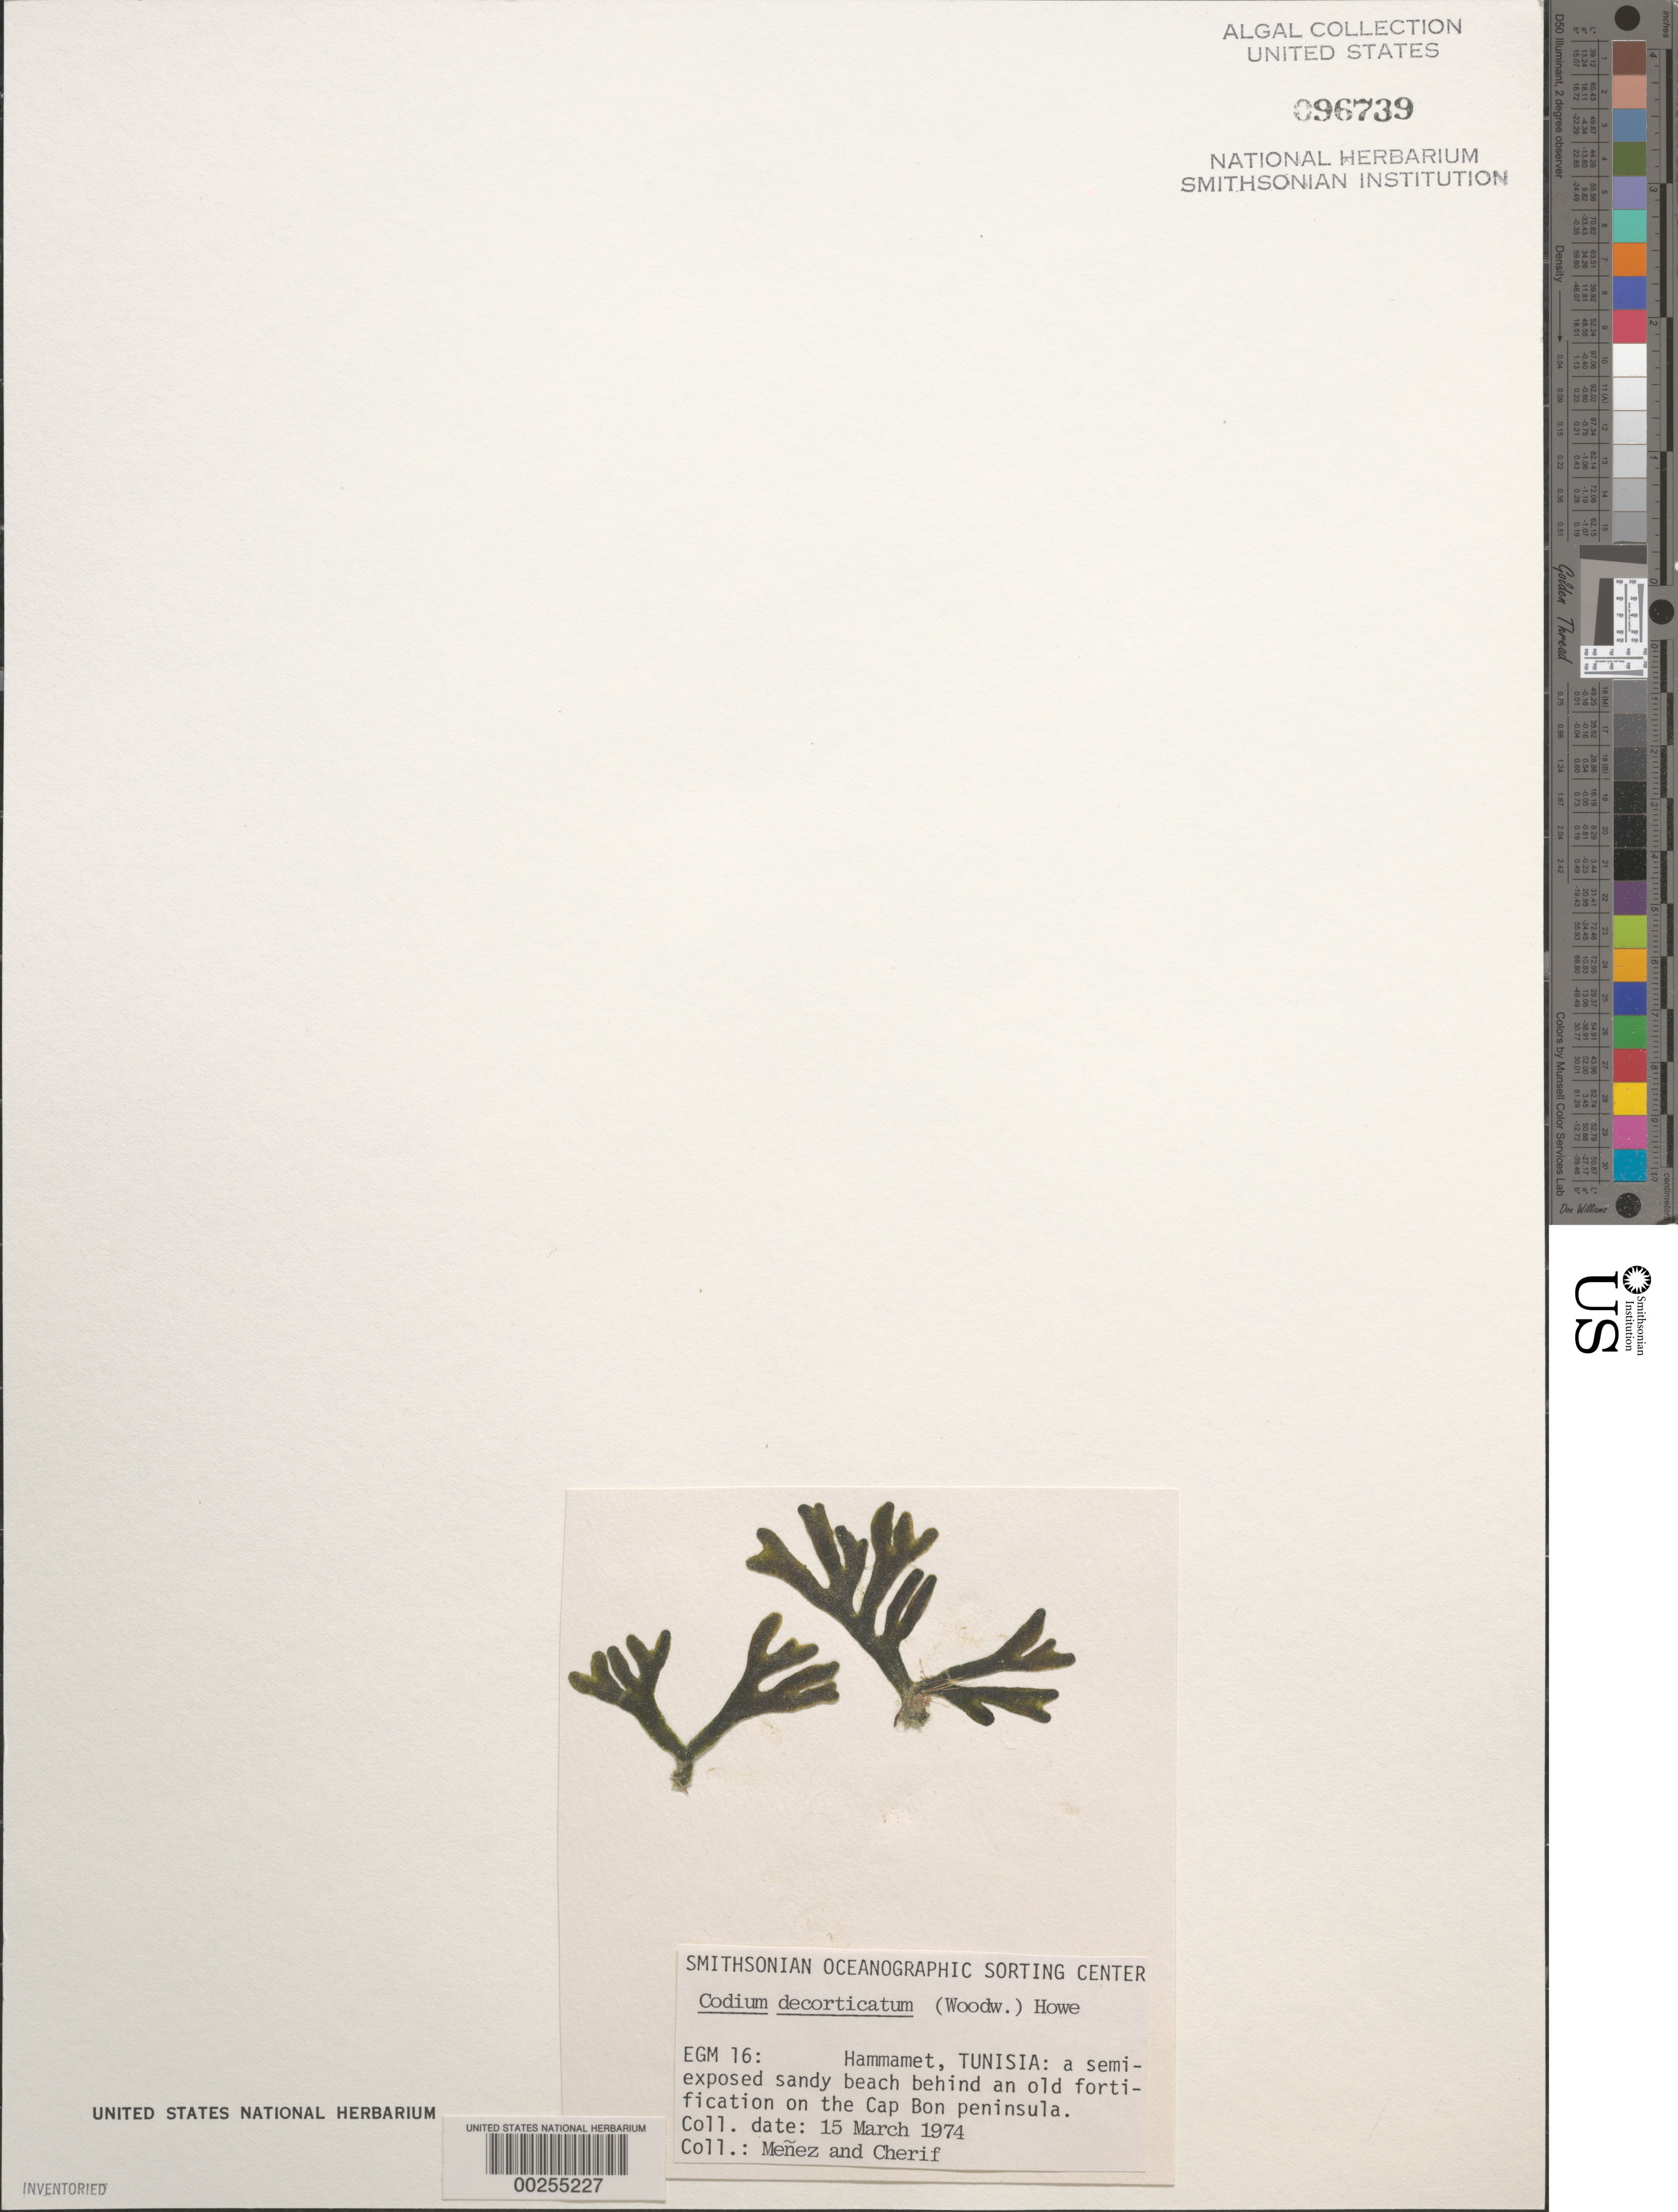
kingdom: Plantae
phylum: Chlorophyta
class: Ulvophyceae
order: Bryopsidales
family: Codiaceae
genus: Codium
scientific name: Codium decorticatum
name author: (Woodw.) M. Howe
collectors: Meñez & -. Cherif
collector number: EGM 16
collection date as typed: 15 Mar 1974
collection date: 1974-03-15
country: Tunisia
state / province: Nabeul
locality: Hammamet, cap bon peninsula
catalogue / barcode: US 96739